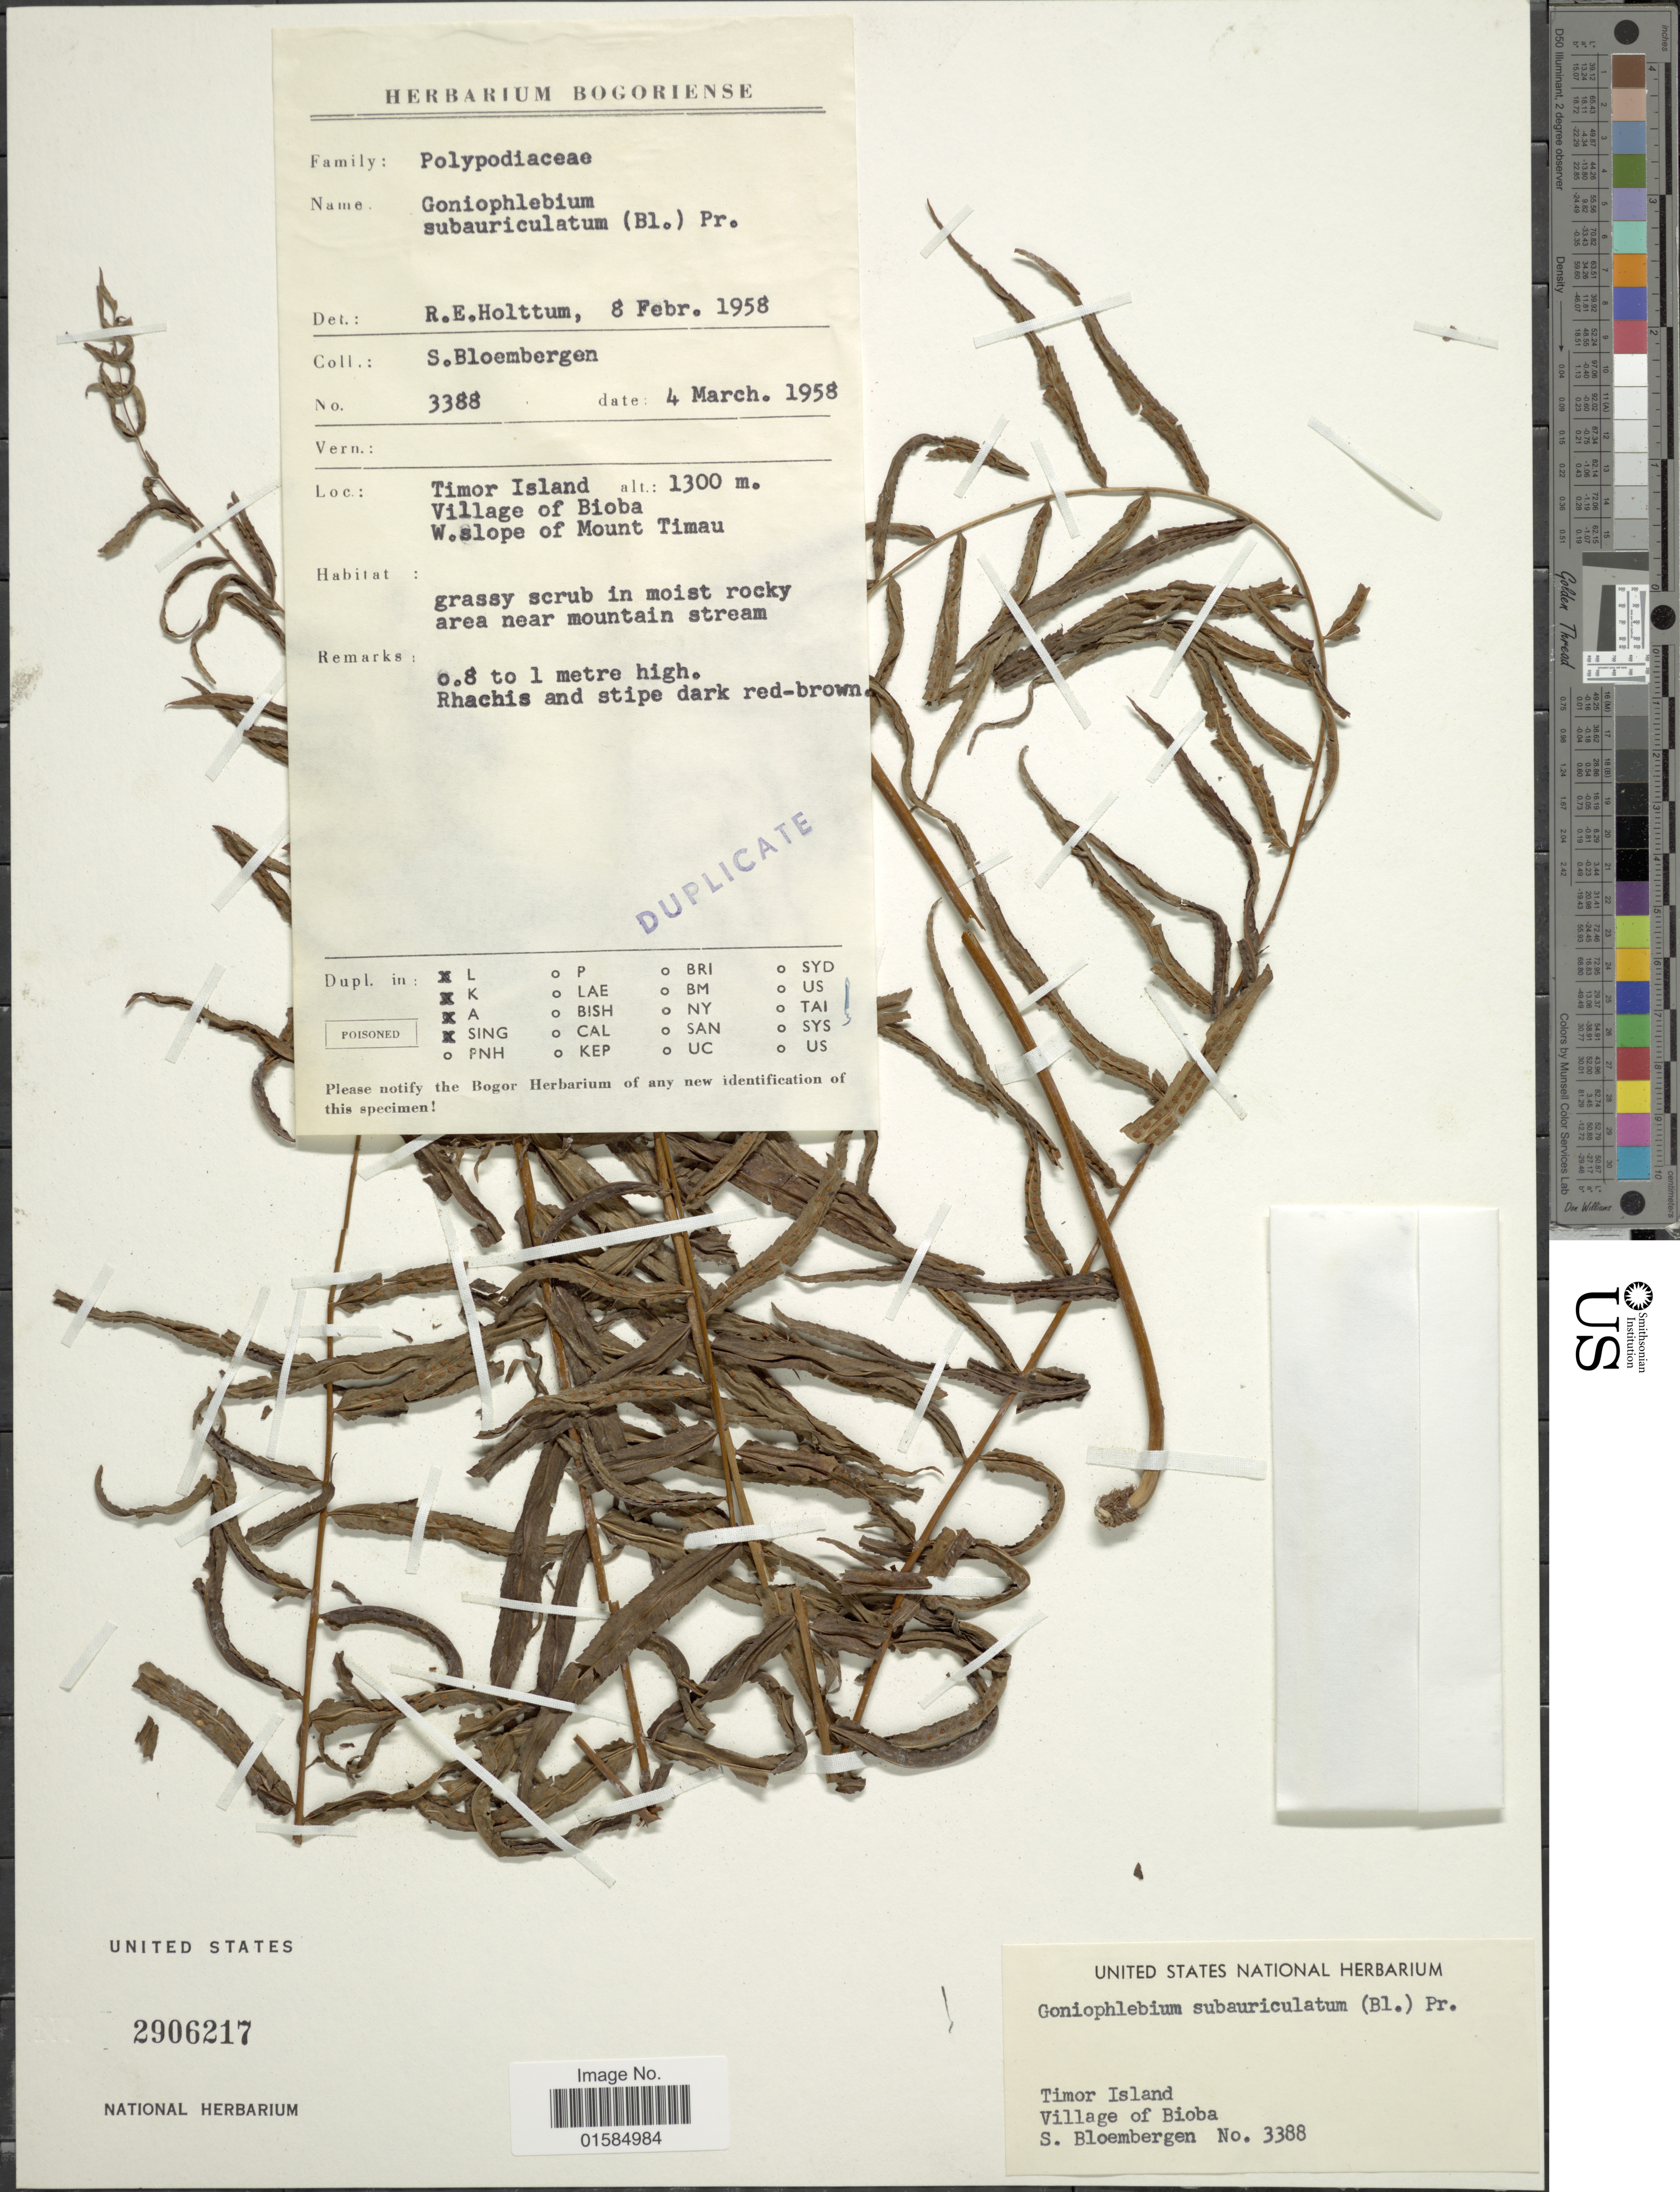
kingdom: Plantae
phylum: Tracheophyta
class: Polypodiopsida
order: Polypodiales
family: Polypodiaceae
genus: Goniophlebium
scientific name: Goniophlebium subauriculatum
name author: (Blume) C. Presl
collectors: S. Bloembergen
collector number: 3388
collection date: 1958-03-04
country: Indonesia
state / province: Nusa Tenggara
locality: Timor Island, Village of Bioba, W. slope of Mount Timau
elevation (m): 1300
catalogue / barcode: US 2906217